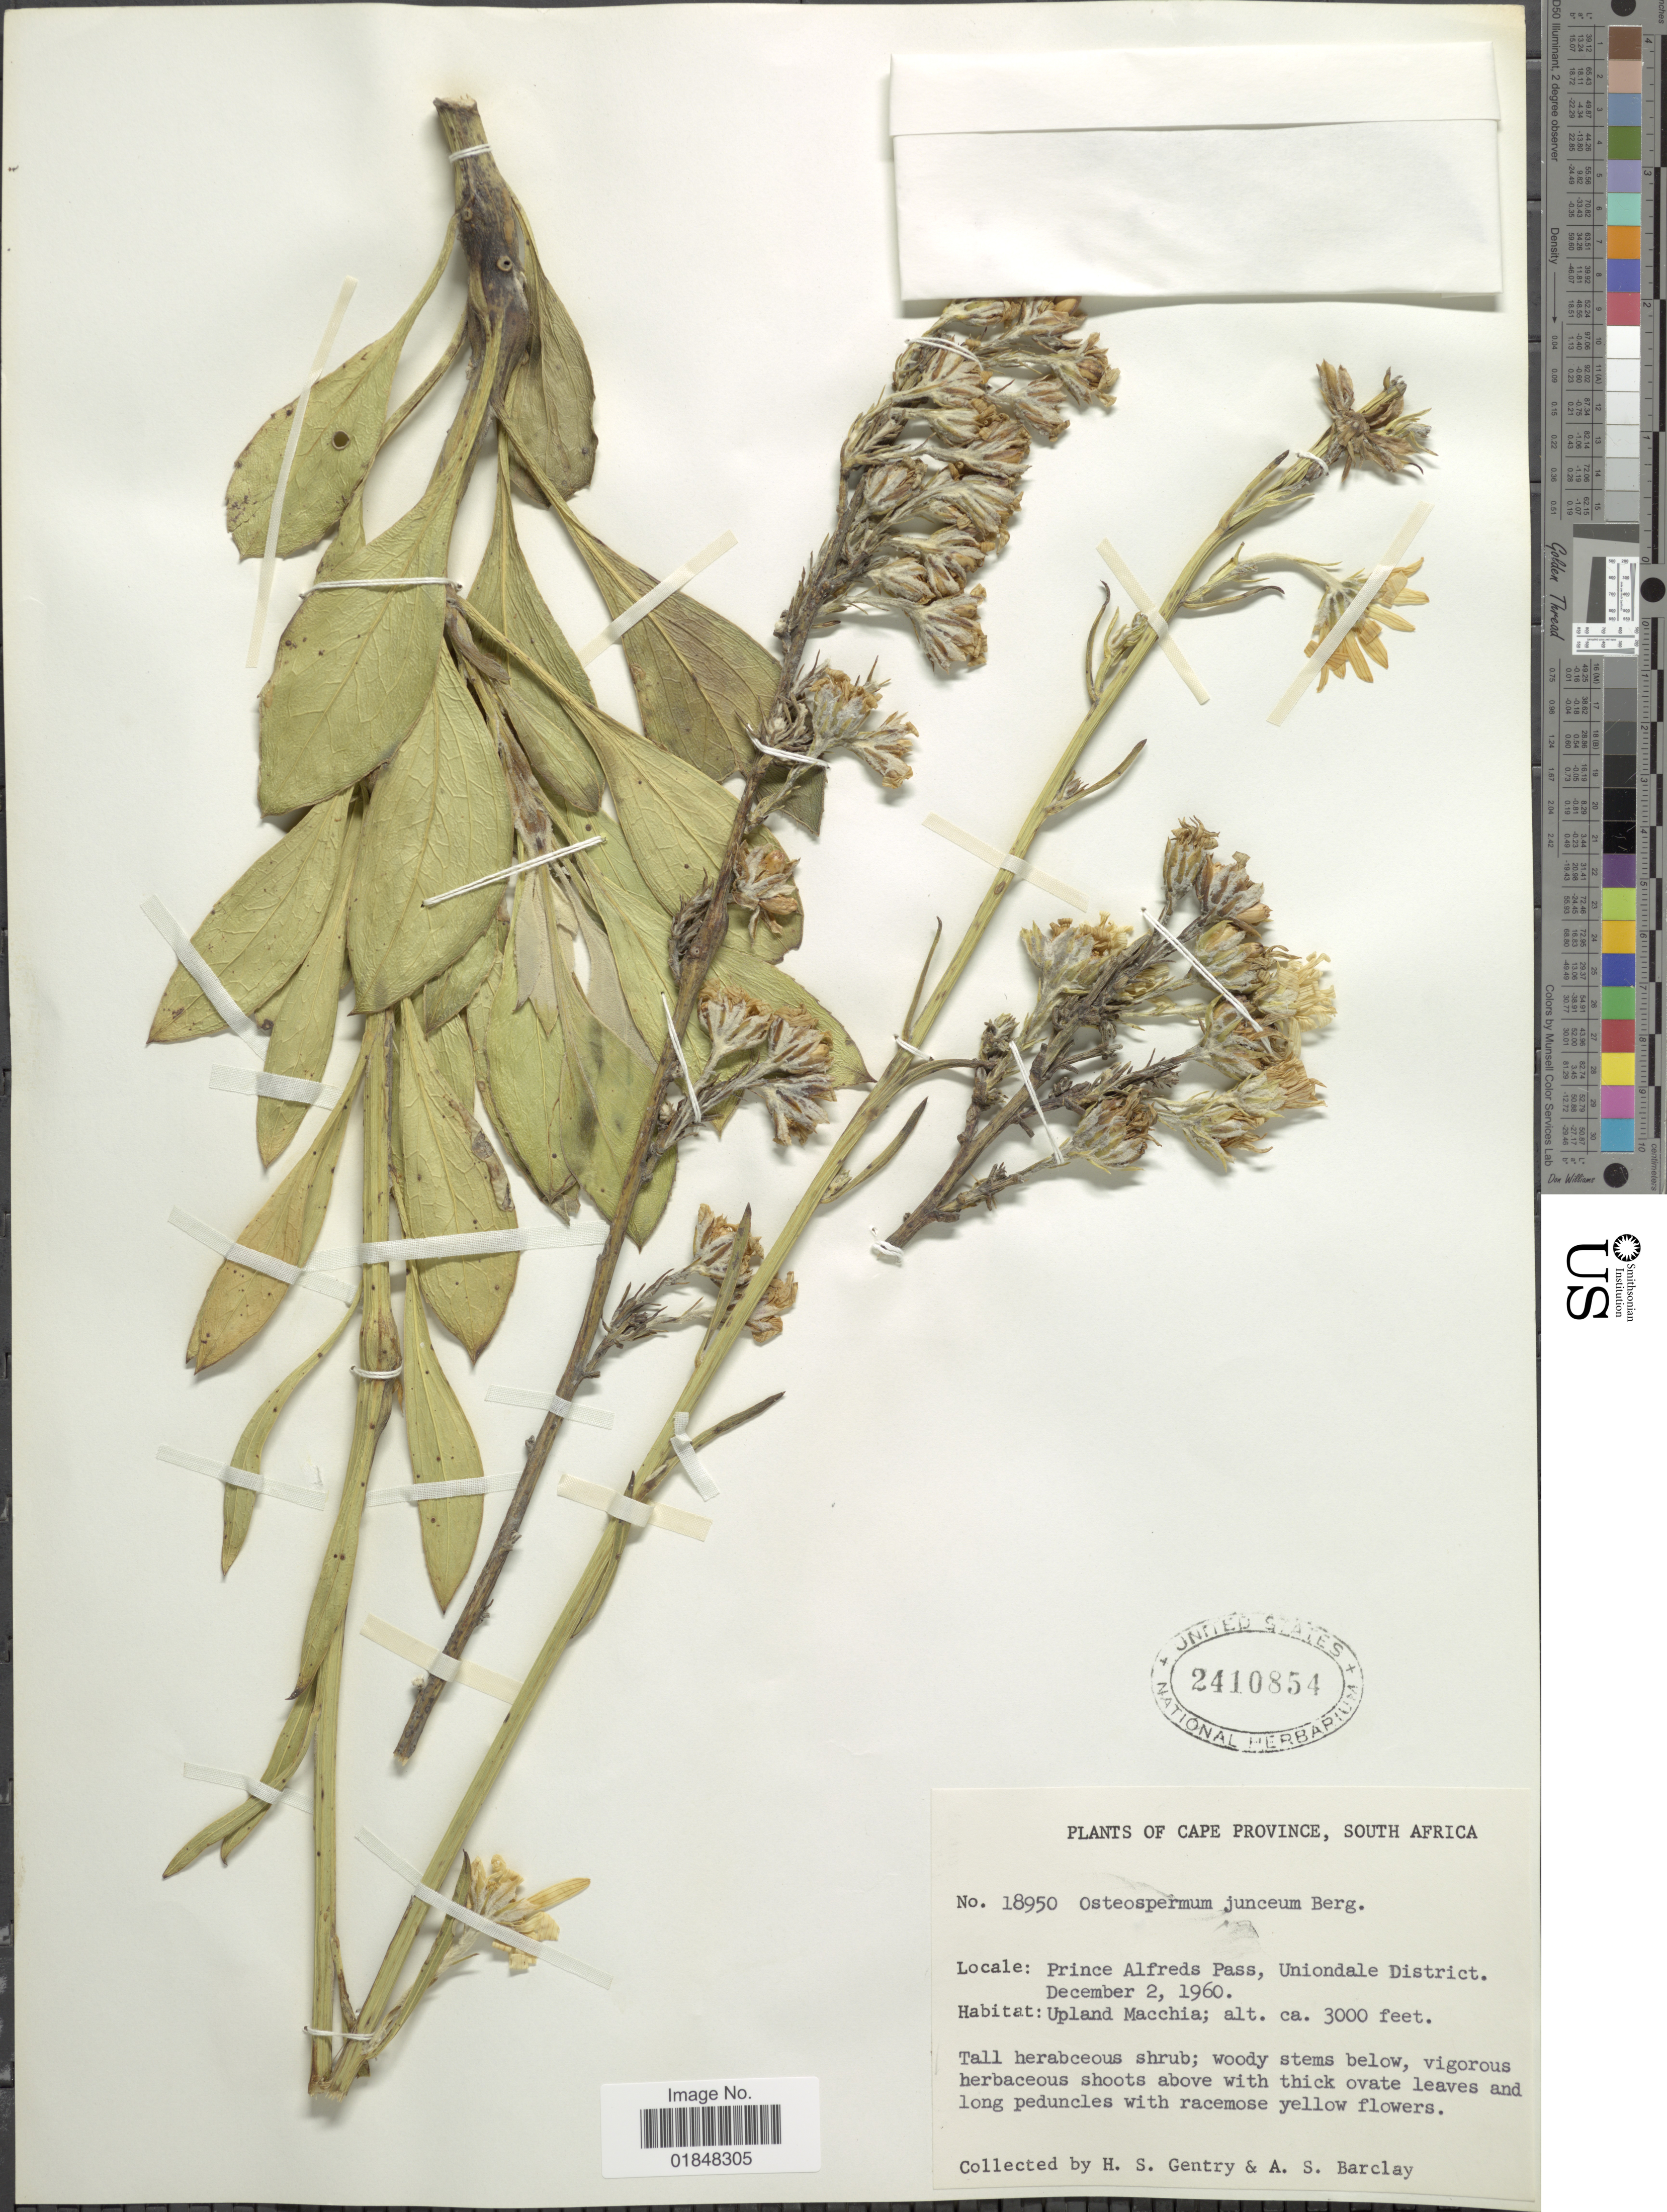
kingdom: Plantae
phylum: Tracheophyta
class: Magnoliopsida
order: Asterales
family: Asteraceae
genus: Osteospermum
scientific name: Osteospermum junceum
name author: P.J. Bergius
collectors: H. S. Gentry & A. S. Barclay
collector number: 18950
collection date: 1960-12-02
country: South Africa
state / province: Western Cape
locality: Prince Alfreds Pass, Uniondale District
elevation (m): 914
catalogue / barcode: US 2410854